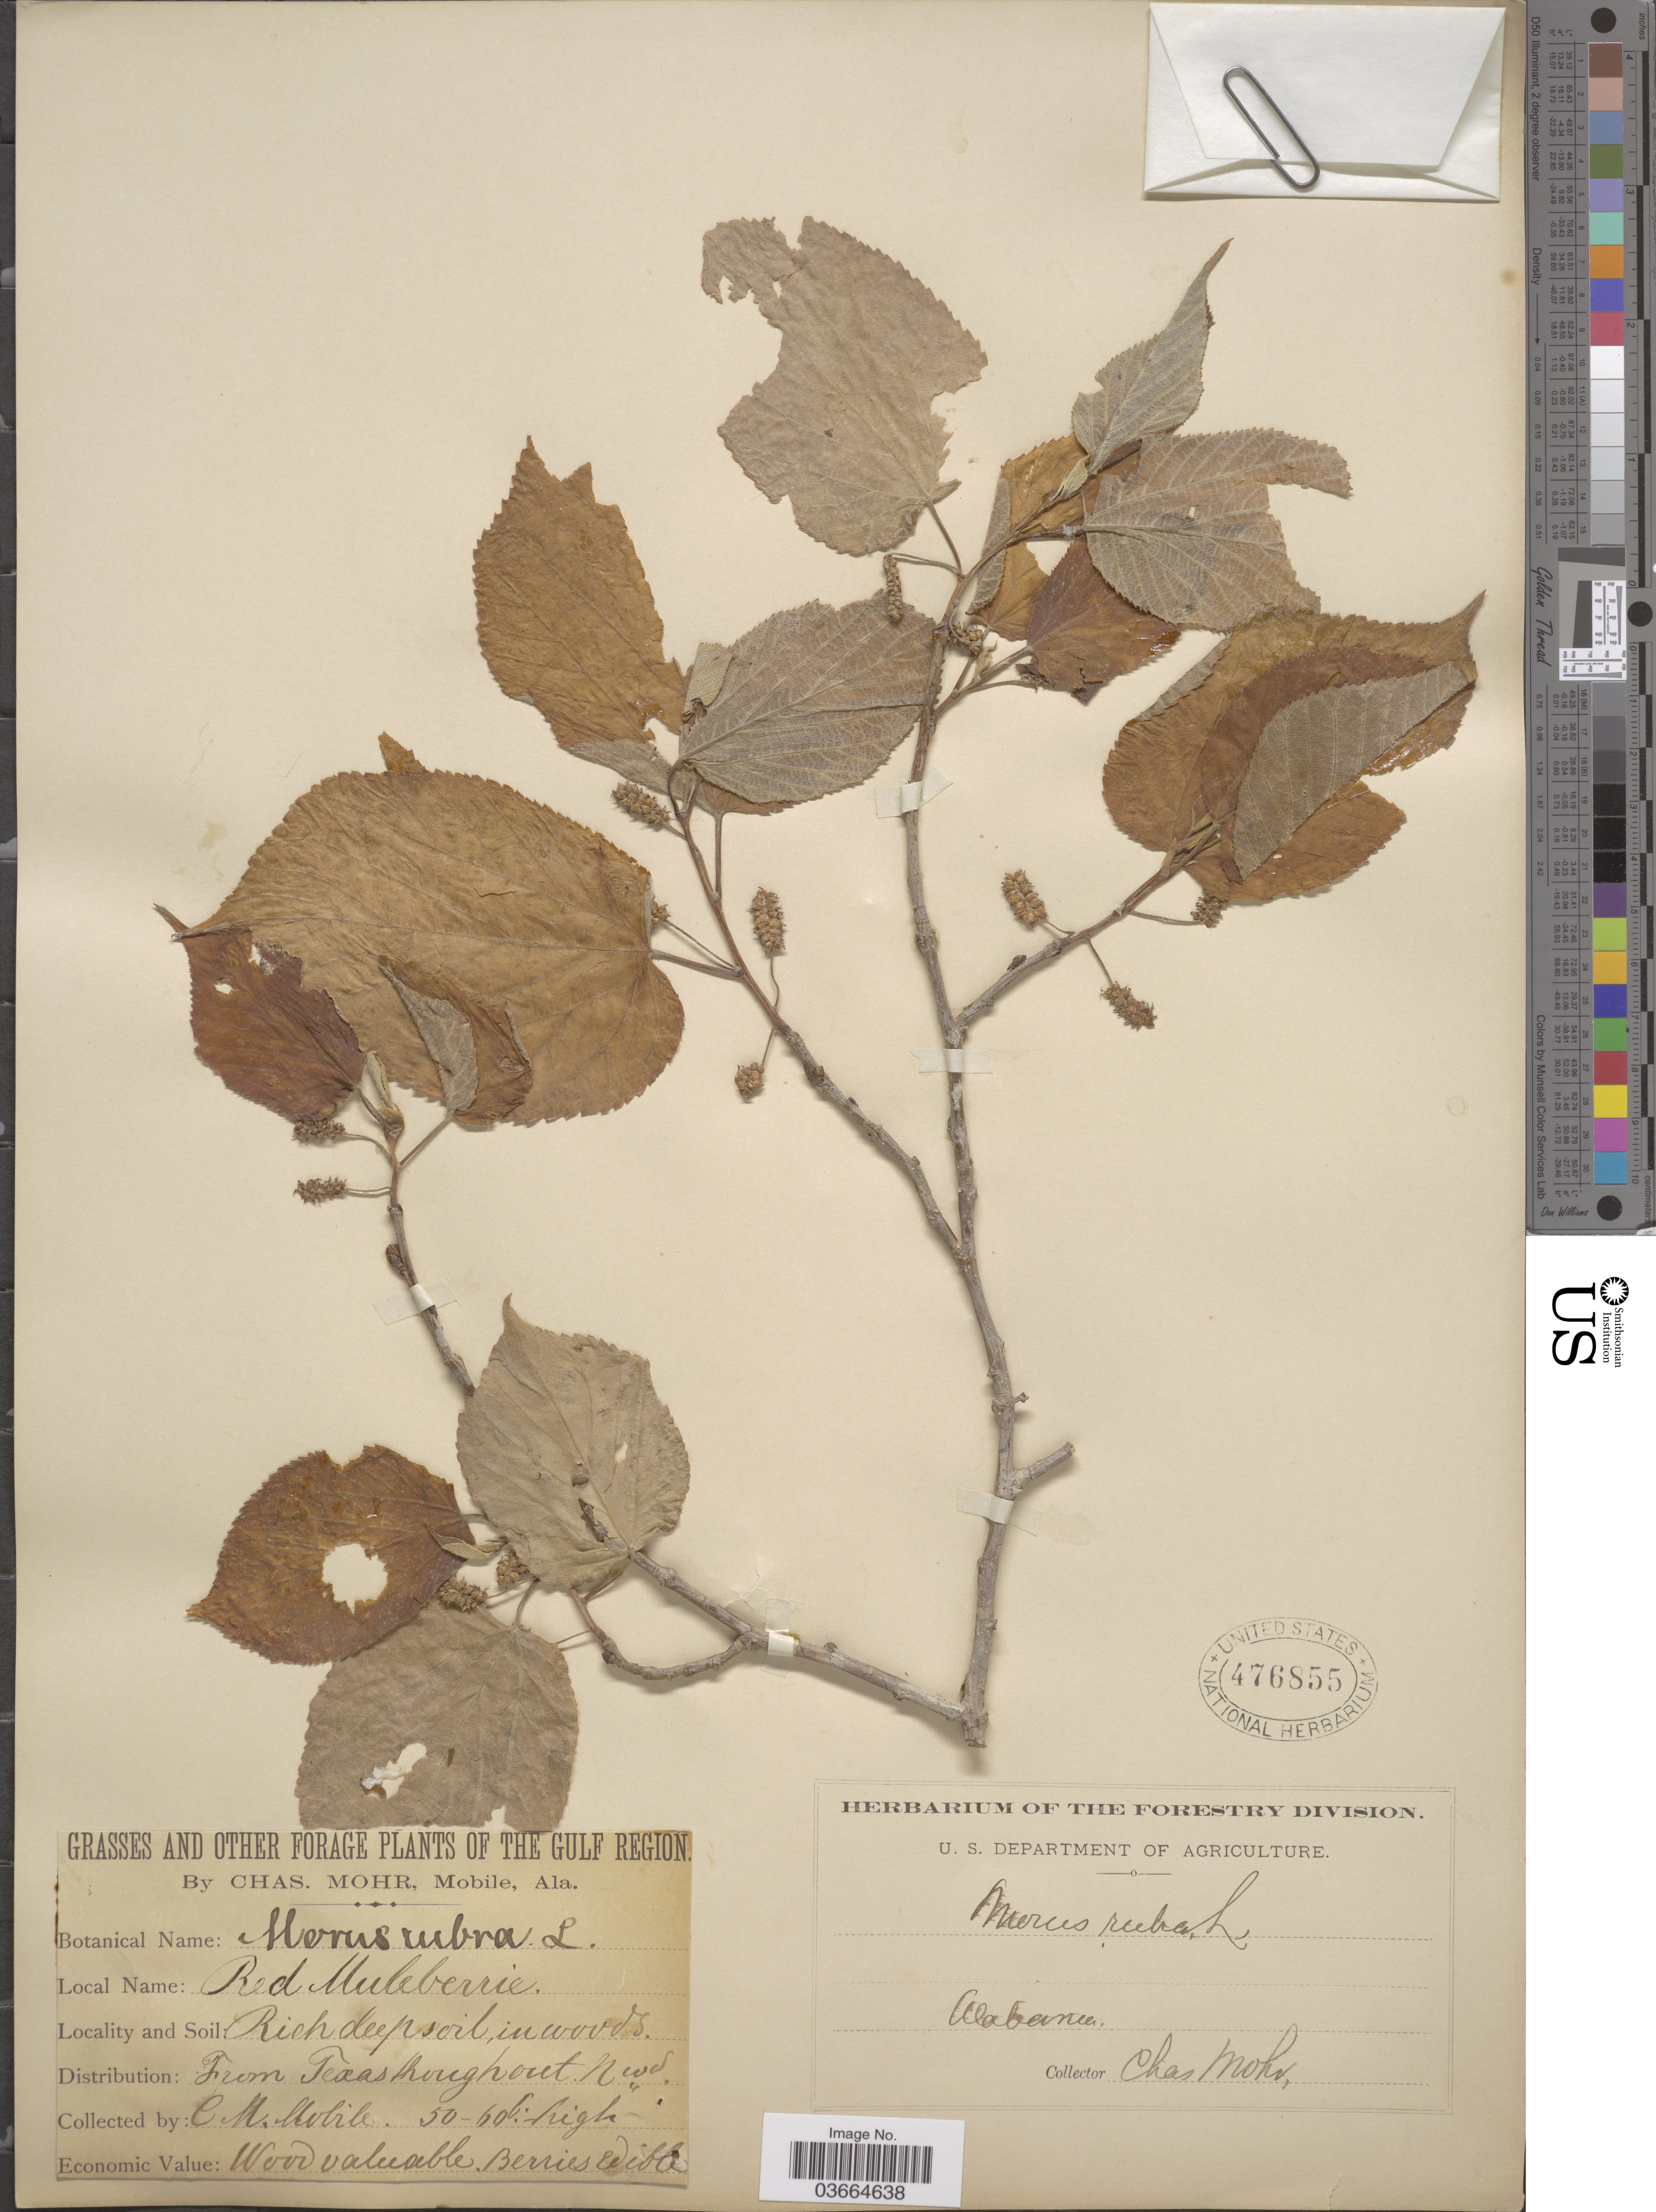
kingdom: Plantae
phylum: Tracheophyta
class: Magnoliopsida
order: Rosales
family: Moraceae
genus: Morus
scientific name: Morus rubra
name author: L.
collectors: Mohr, C. T. (herbarium)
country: United States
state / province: Alabama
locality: Gulf Region. From Texas thoughout Nwd*.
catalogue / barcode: US 476855